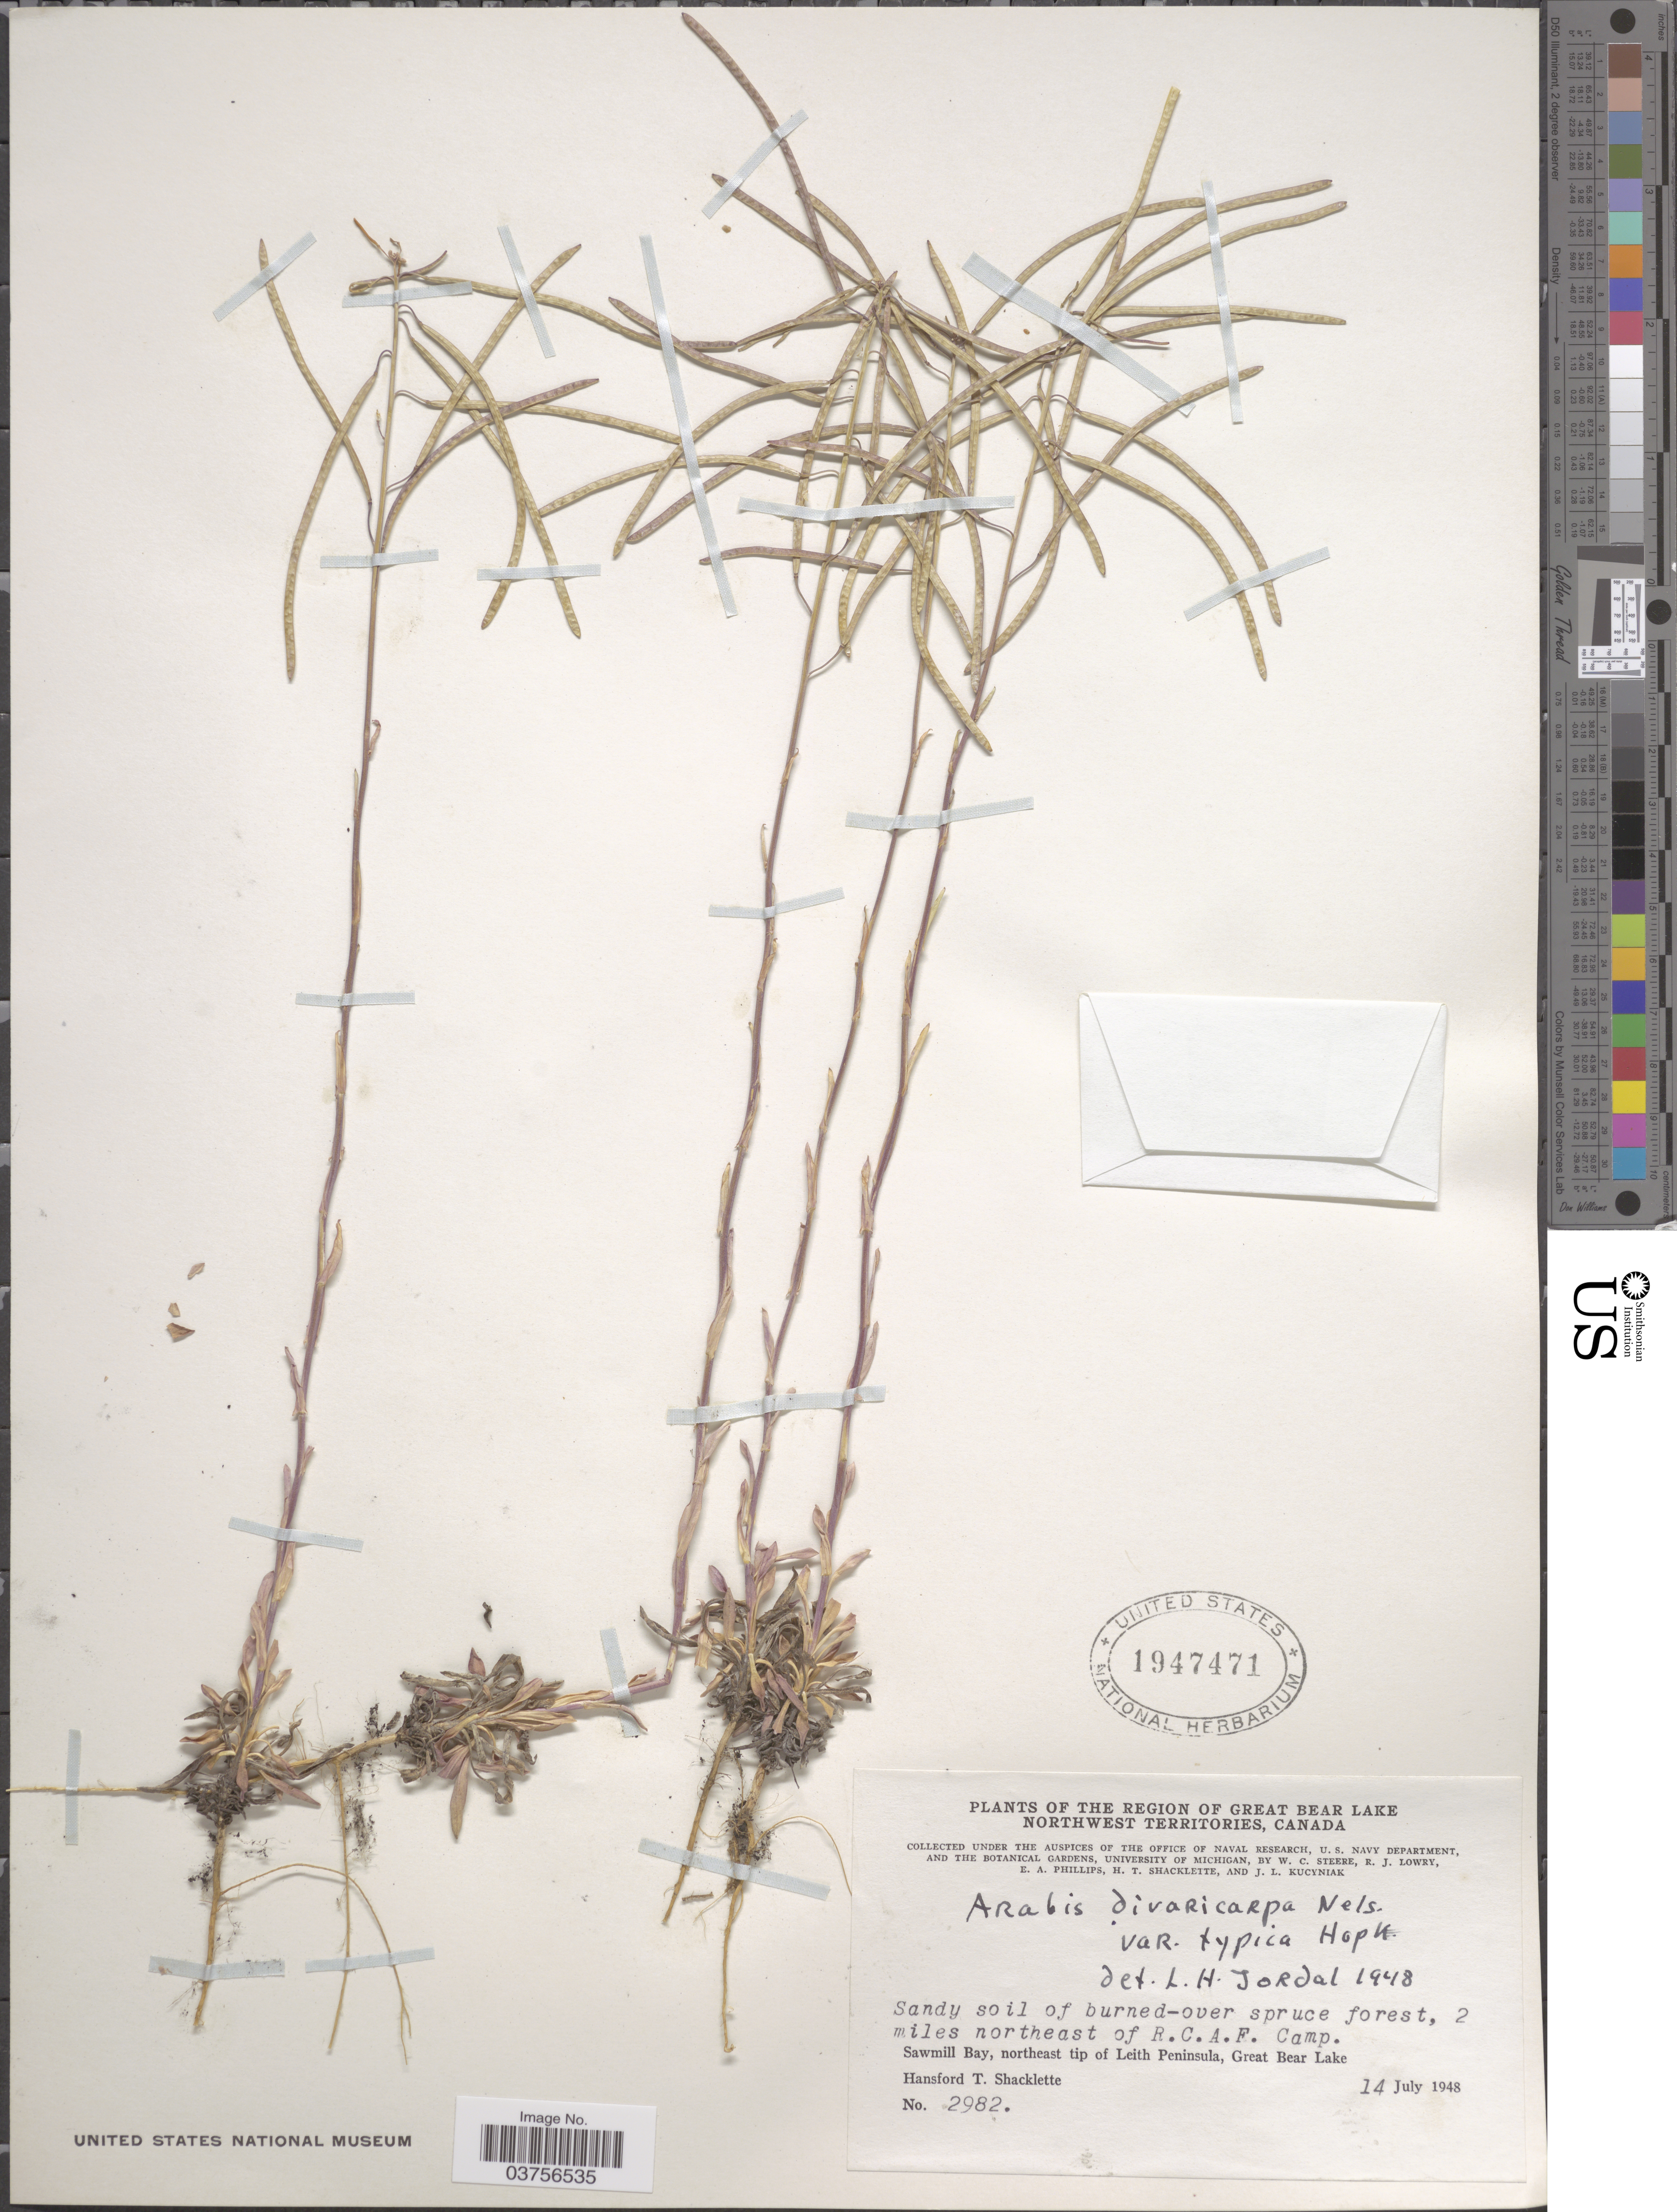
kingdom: Plantae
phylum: Tracheophyta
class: Magnoliopsida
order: Brassicales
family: Brassicaceae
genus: Arabis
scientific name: Arabis divaricarpa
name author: A. Nelson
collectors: H. Schacklette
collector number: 2982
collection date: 1948-07-14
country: Canada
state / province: Northwest Territories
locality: The Region of Great Bear Lake. 2 miles northeast of R. C. A. F. Camp. Sawmill Bay, northeast tip of Leith Peninsula, Great Bear Lake.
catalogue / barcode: US 1947471